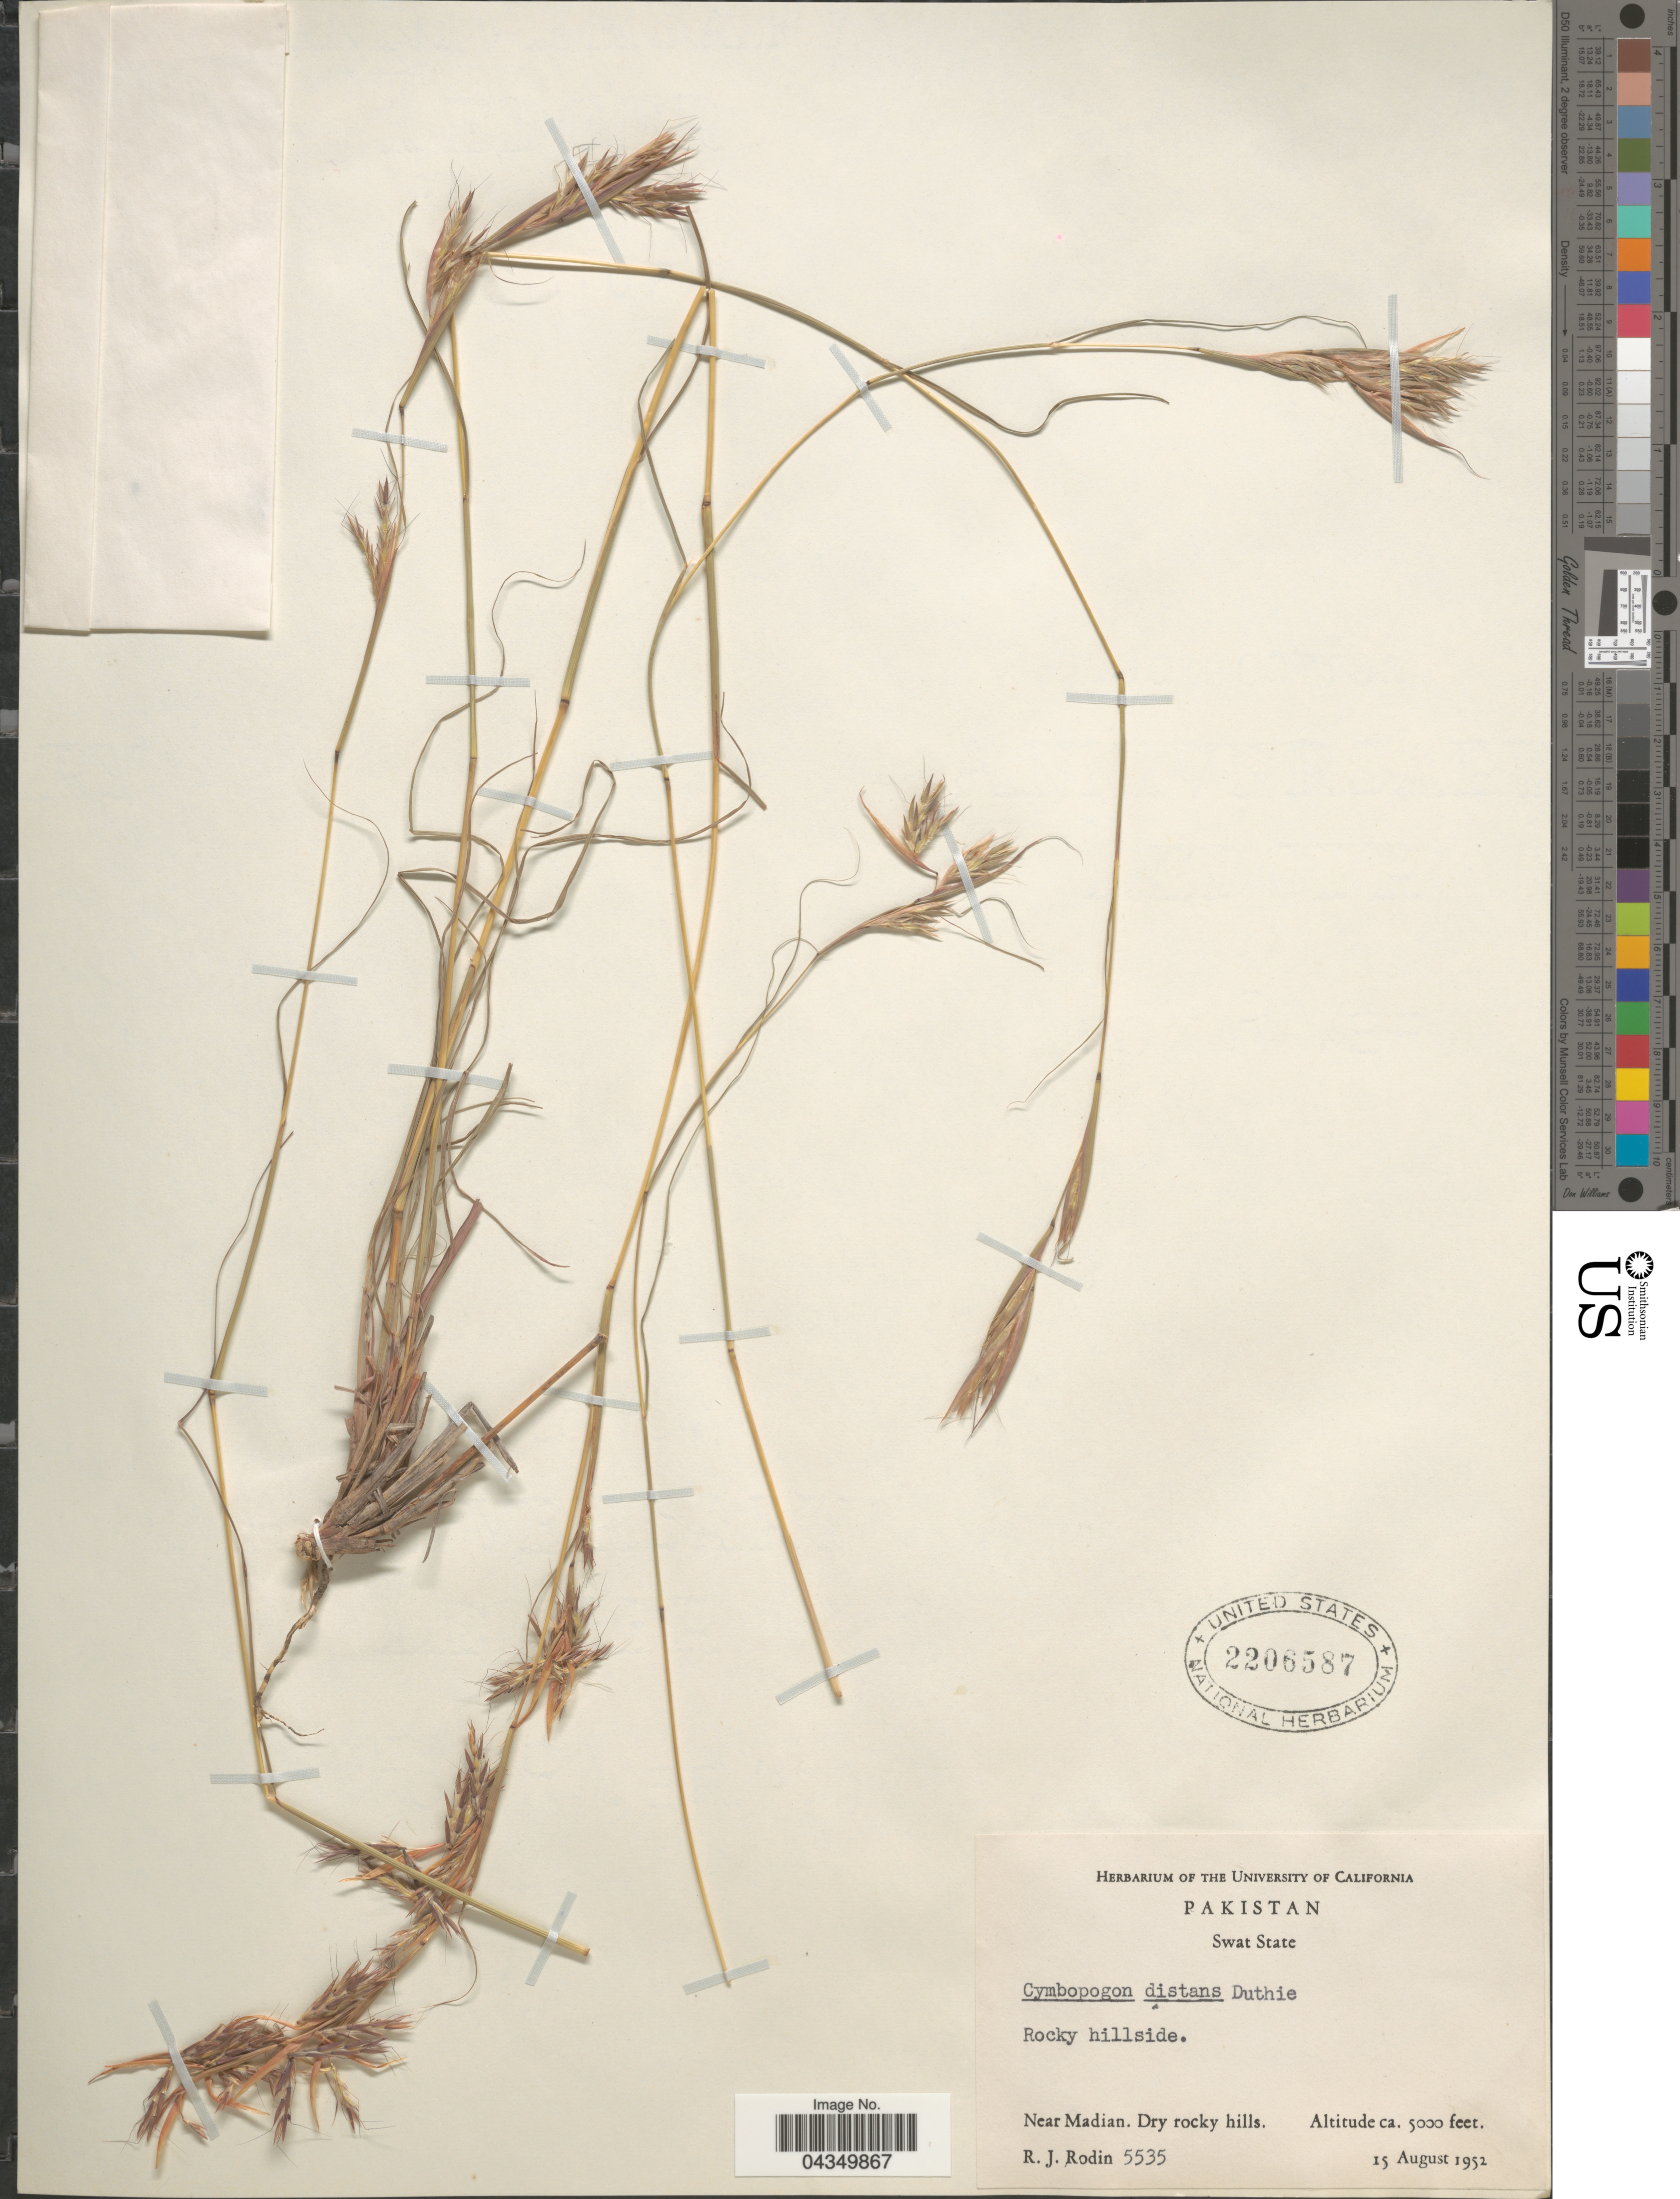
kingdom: Plantae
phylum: Tracheophyta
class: Liliopsida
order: Poales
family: Poaceae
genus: Cymbopogon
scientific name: Cymbopogon distans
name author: (Nees ex Steud.) Willd.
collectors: R. J. Rodin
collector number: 5535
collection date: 1952-08-15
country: Pakistan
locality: Swat State. Near Madian.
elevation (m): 1524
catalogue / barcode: US 2206587